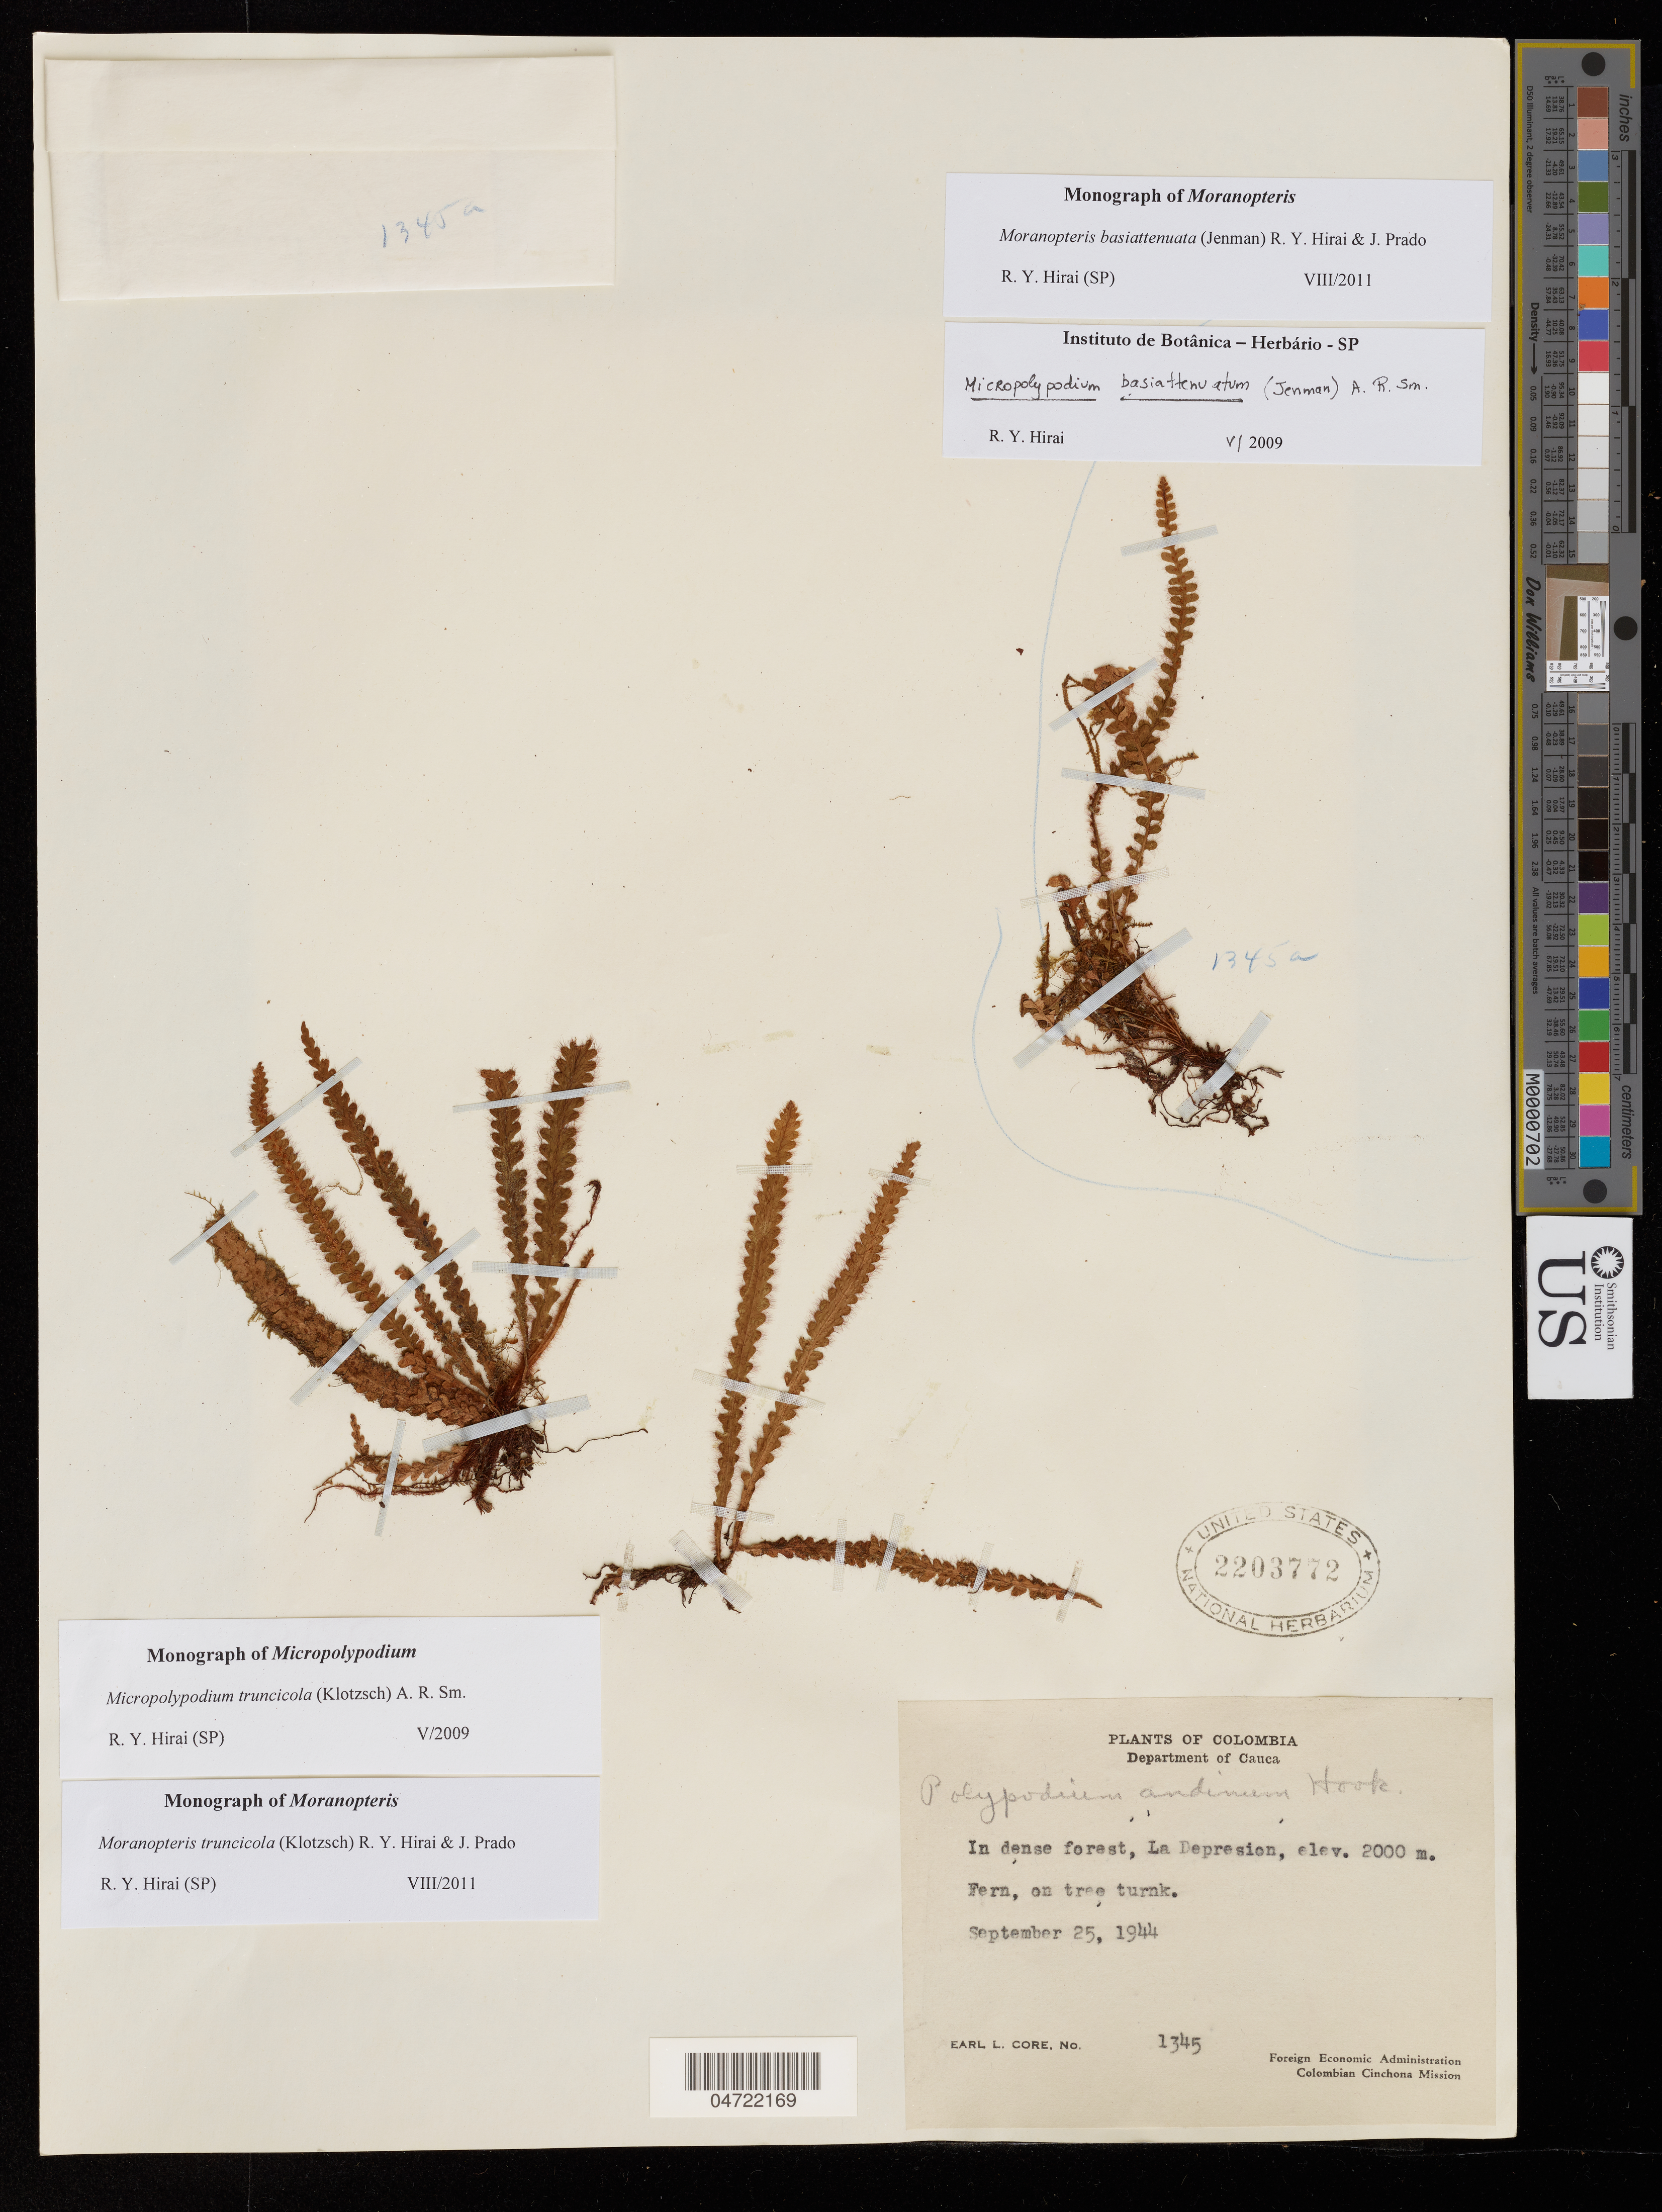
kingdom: Plantae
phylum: Tracheophyta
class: Polypodiopsida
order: Polypodiales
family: Polypodiaceae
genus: Moranopteris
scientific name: Moranopteris truncicola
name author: (Klotzsch) R. Y. Hirai & J. Prado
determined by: Hirai, R. Y., (SP)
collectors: E. L. Core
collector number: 1345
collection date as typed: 25 Sep 1944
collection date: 1944-09-25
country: Colombia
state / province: Cauca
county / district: Argelia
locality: La Depresion, W de Argelia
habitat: On tree trunk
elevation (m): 2000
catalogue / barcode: US 2203772